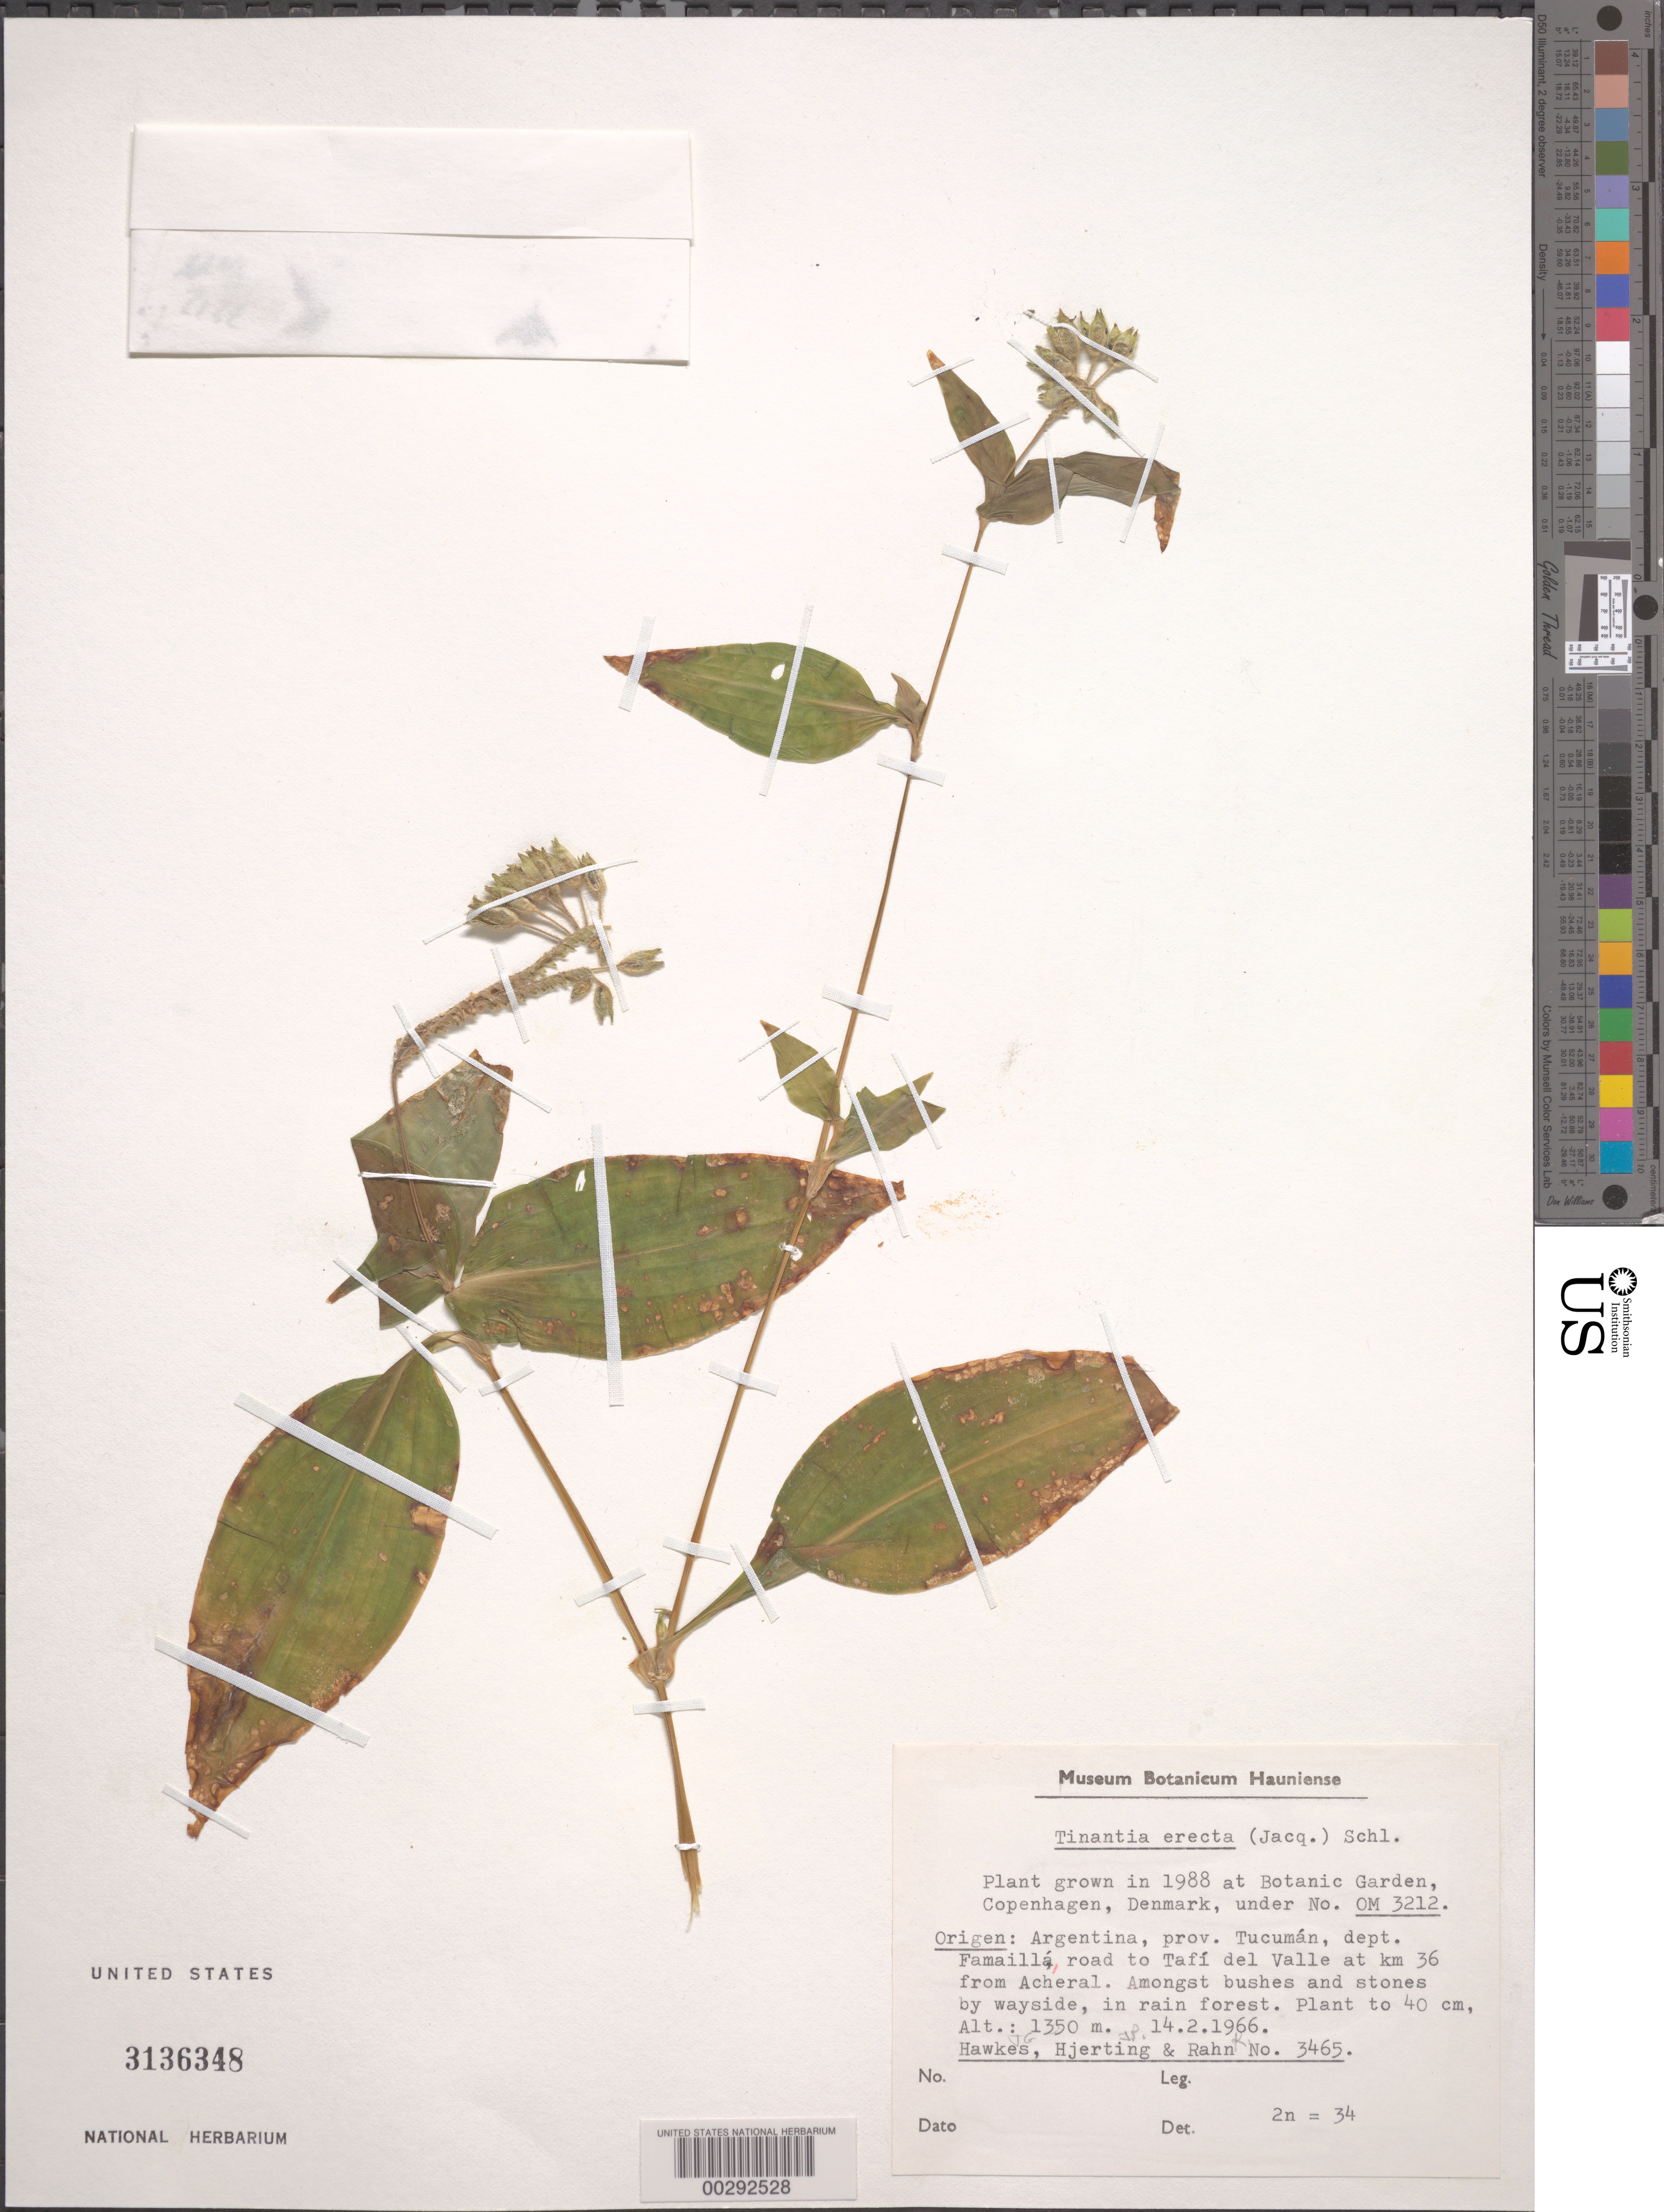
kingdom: Plantae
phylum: Tracheophyta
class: Liliopsida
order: Commelinales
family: Commelinaceae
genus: Tinantia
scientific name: Tinantia erecta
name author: (Jacq.) Fenzl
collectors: J. Hawkes, J. P. Hjerting & K. Rahn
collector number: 3465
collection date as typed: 14 Feb 1966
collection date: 1966-02-14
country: Argentina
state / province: Tucumán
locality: Familla, road to Tafi del Valle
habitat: Amongst bushes and stones by wayside in rain forest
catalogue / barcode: US 3136348